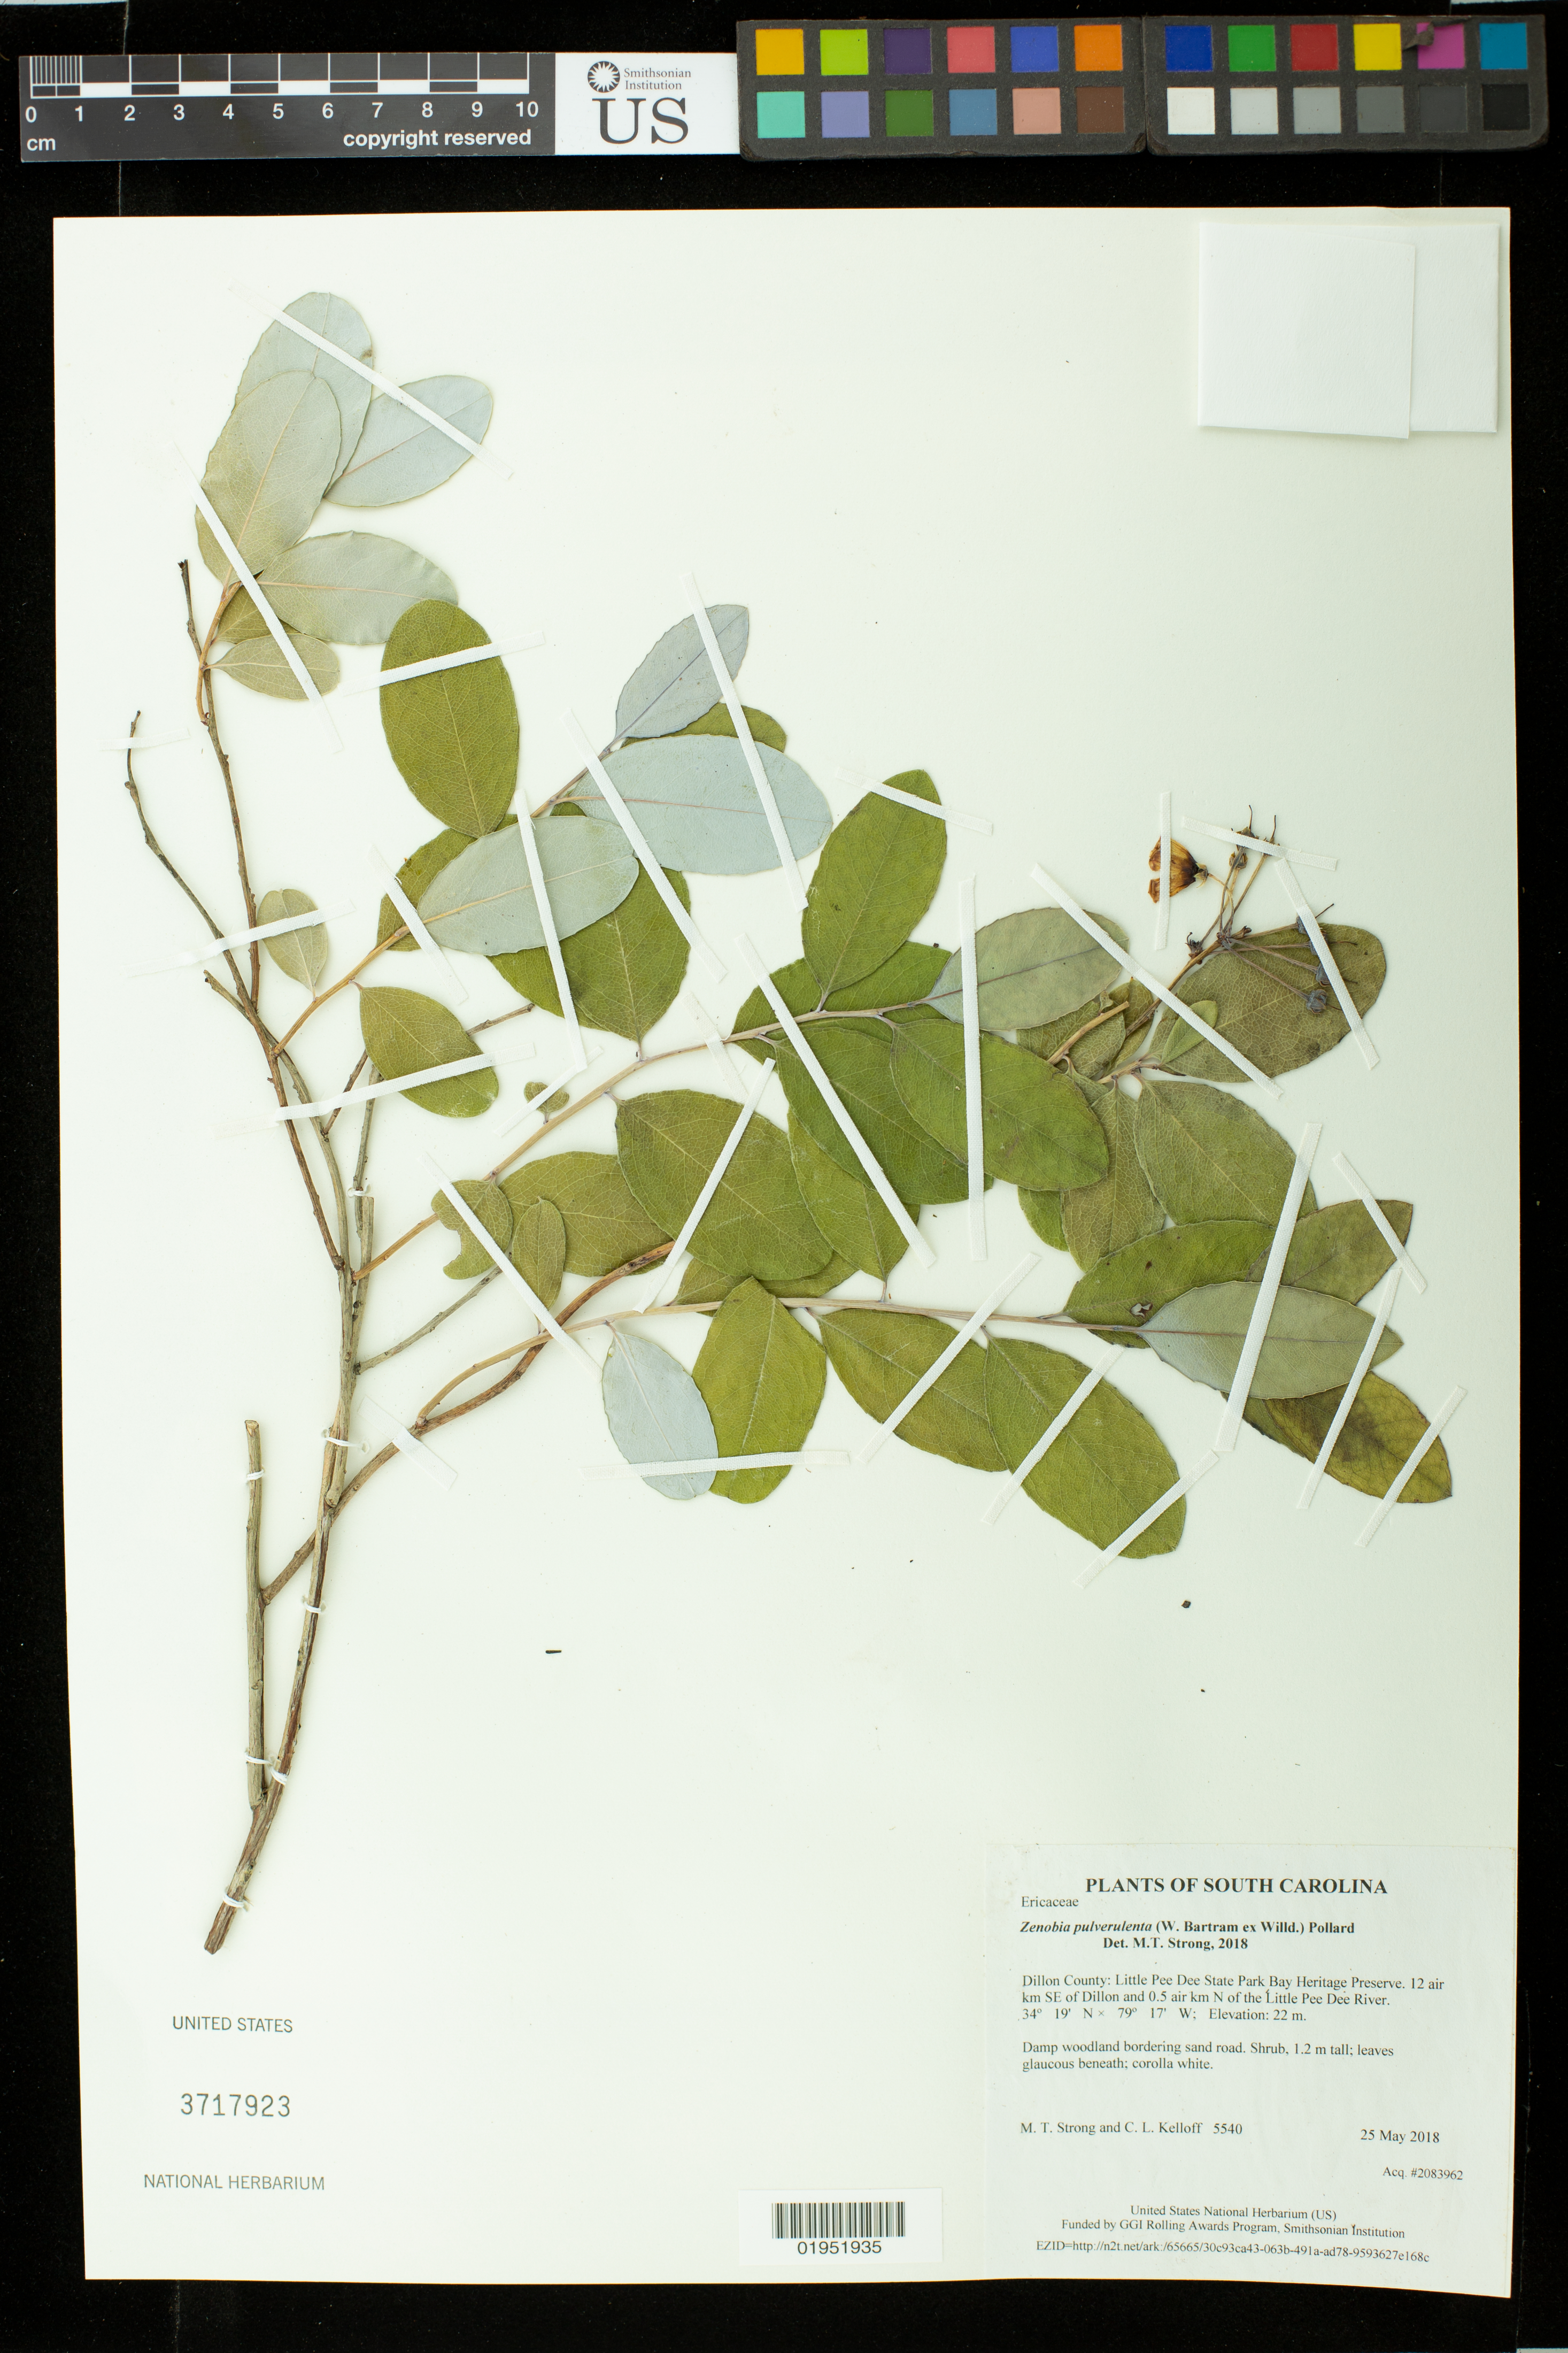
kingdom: Plantae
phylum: Tracheophyta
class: Magnoliopsida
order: Ericales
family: Ericaceae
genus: Zenobia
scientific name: Zenobia pulverulenta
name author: (W. Bartram ex Willd.) Pollard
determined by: Strong, Mark T., (BOT), Smithsonian Institution - National Museum of Natural History (UNITED STATES)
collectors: M. T. Strong & C. L. Kelloff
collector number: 5540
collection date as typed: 25 May 2018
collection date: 2018-05-25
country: United States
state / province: South Carolina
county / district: Dillon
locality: Little Pee Dee State Park Bay Heritage Preserve. 12 air km SE of Dillon and 0.5 air km N of the Little Pee Dee River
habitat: Damp woodland bordering sand road.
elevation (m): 22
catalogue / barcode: US 3717923